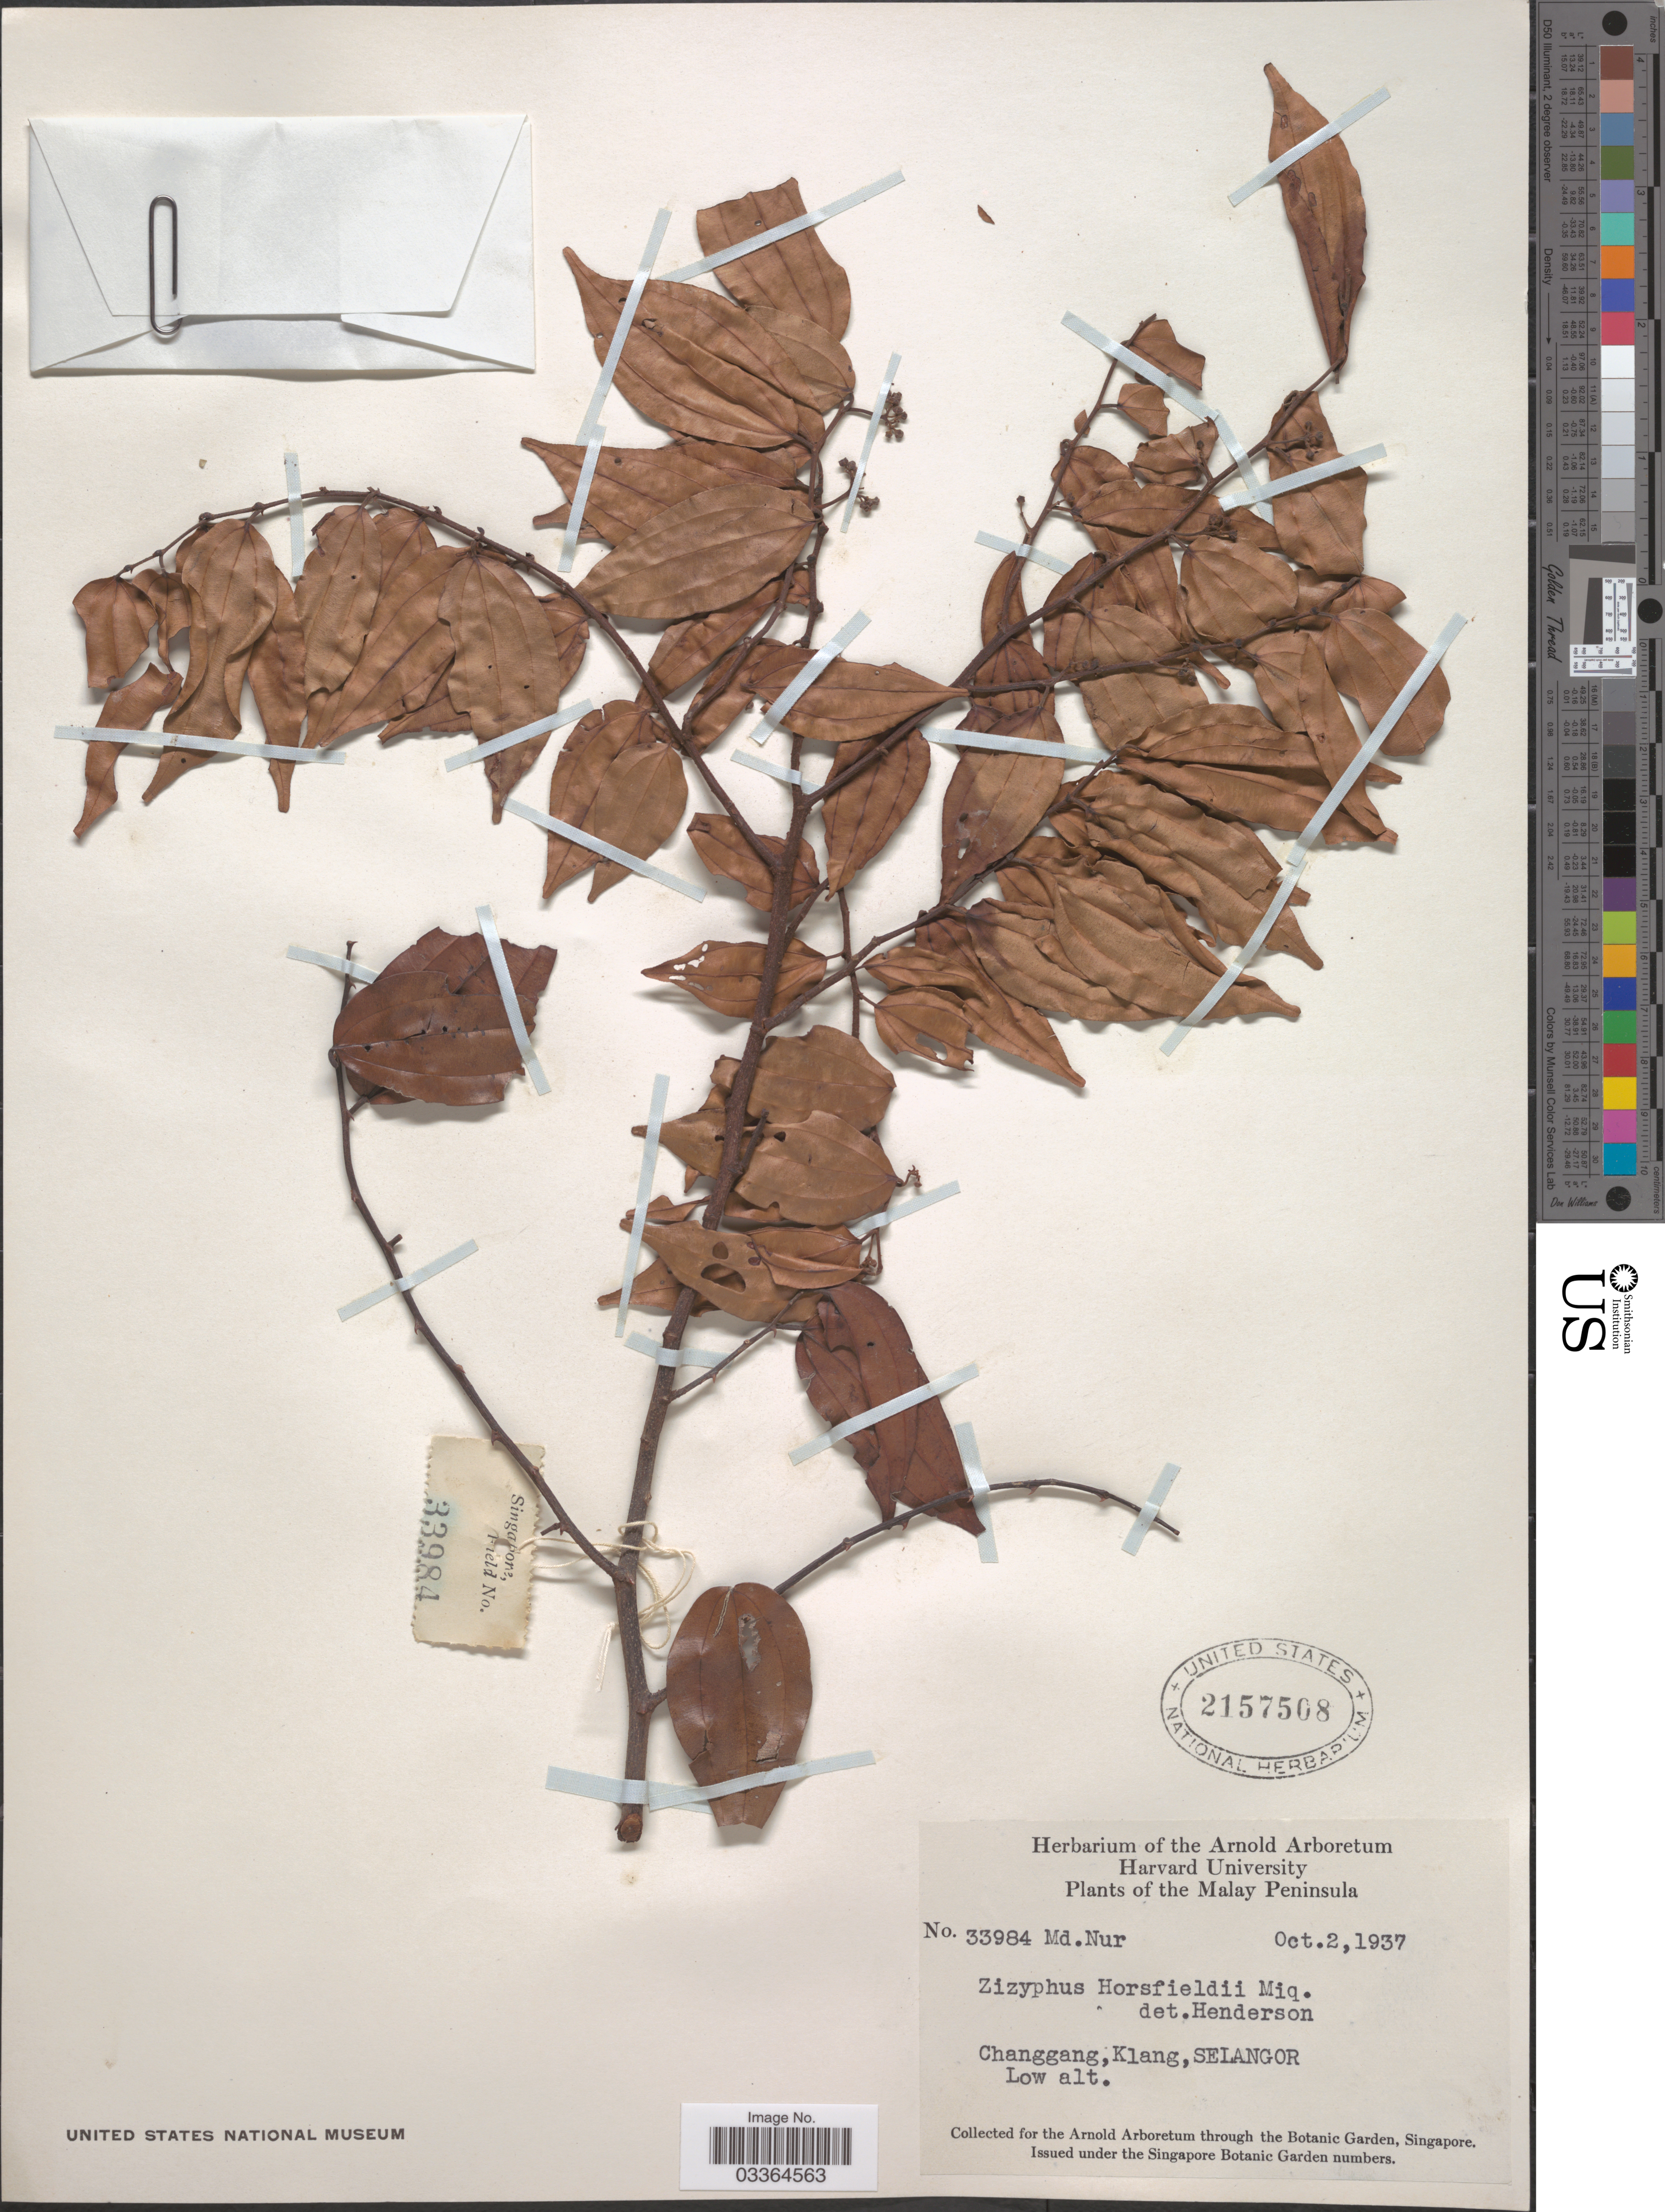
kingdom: Plantae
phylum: Tracheophyta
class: Magnoliopsida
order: Rosales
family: Rhamnaceae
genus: Ziziphus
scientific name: Ziziphus horsfieldii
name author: Miq.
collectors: M. Nur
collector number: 33984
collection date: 1937-10-02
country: Malaysia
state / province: Selangor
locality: Changgang, Klang.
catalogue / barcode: US 2157508